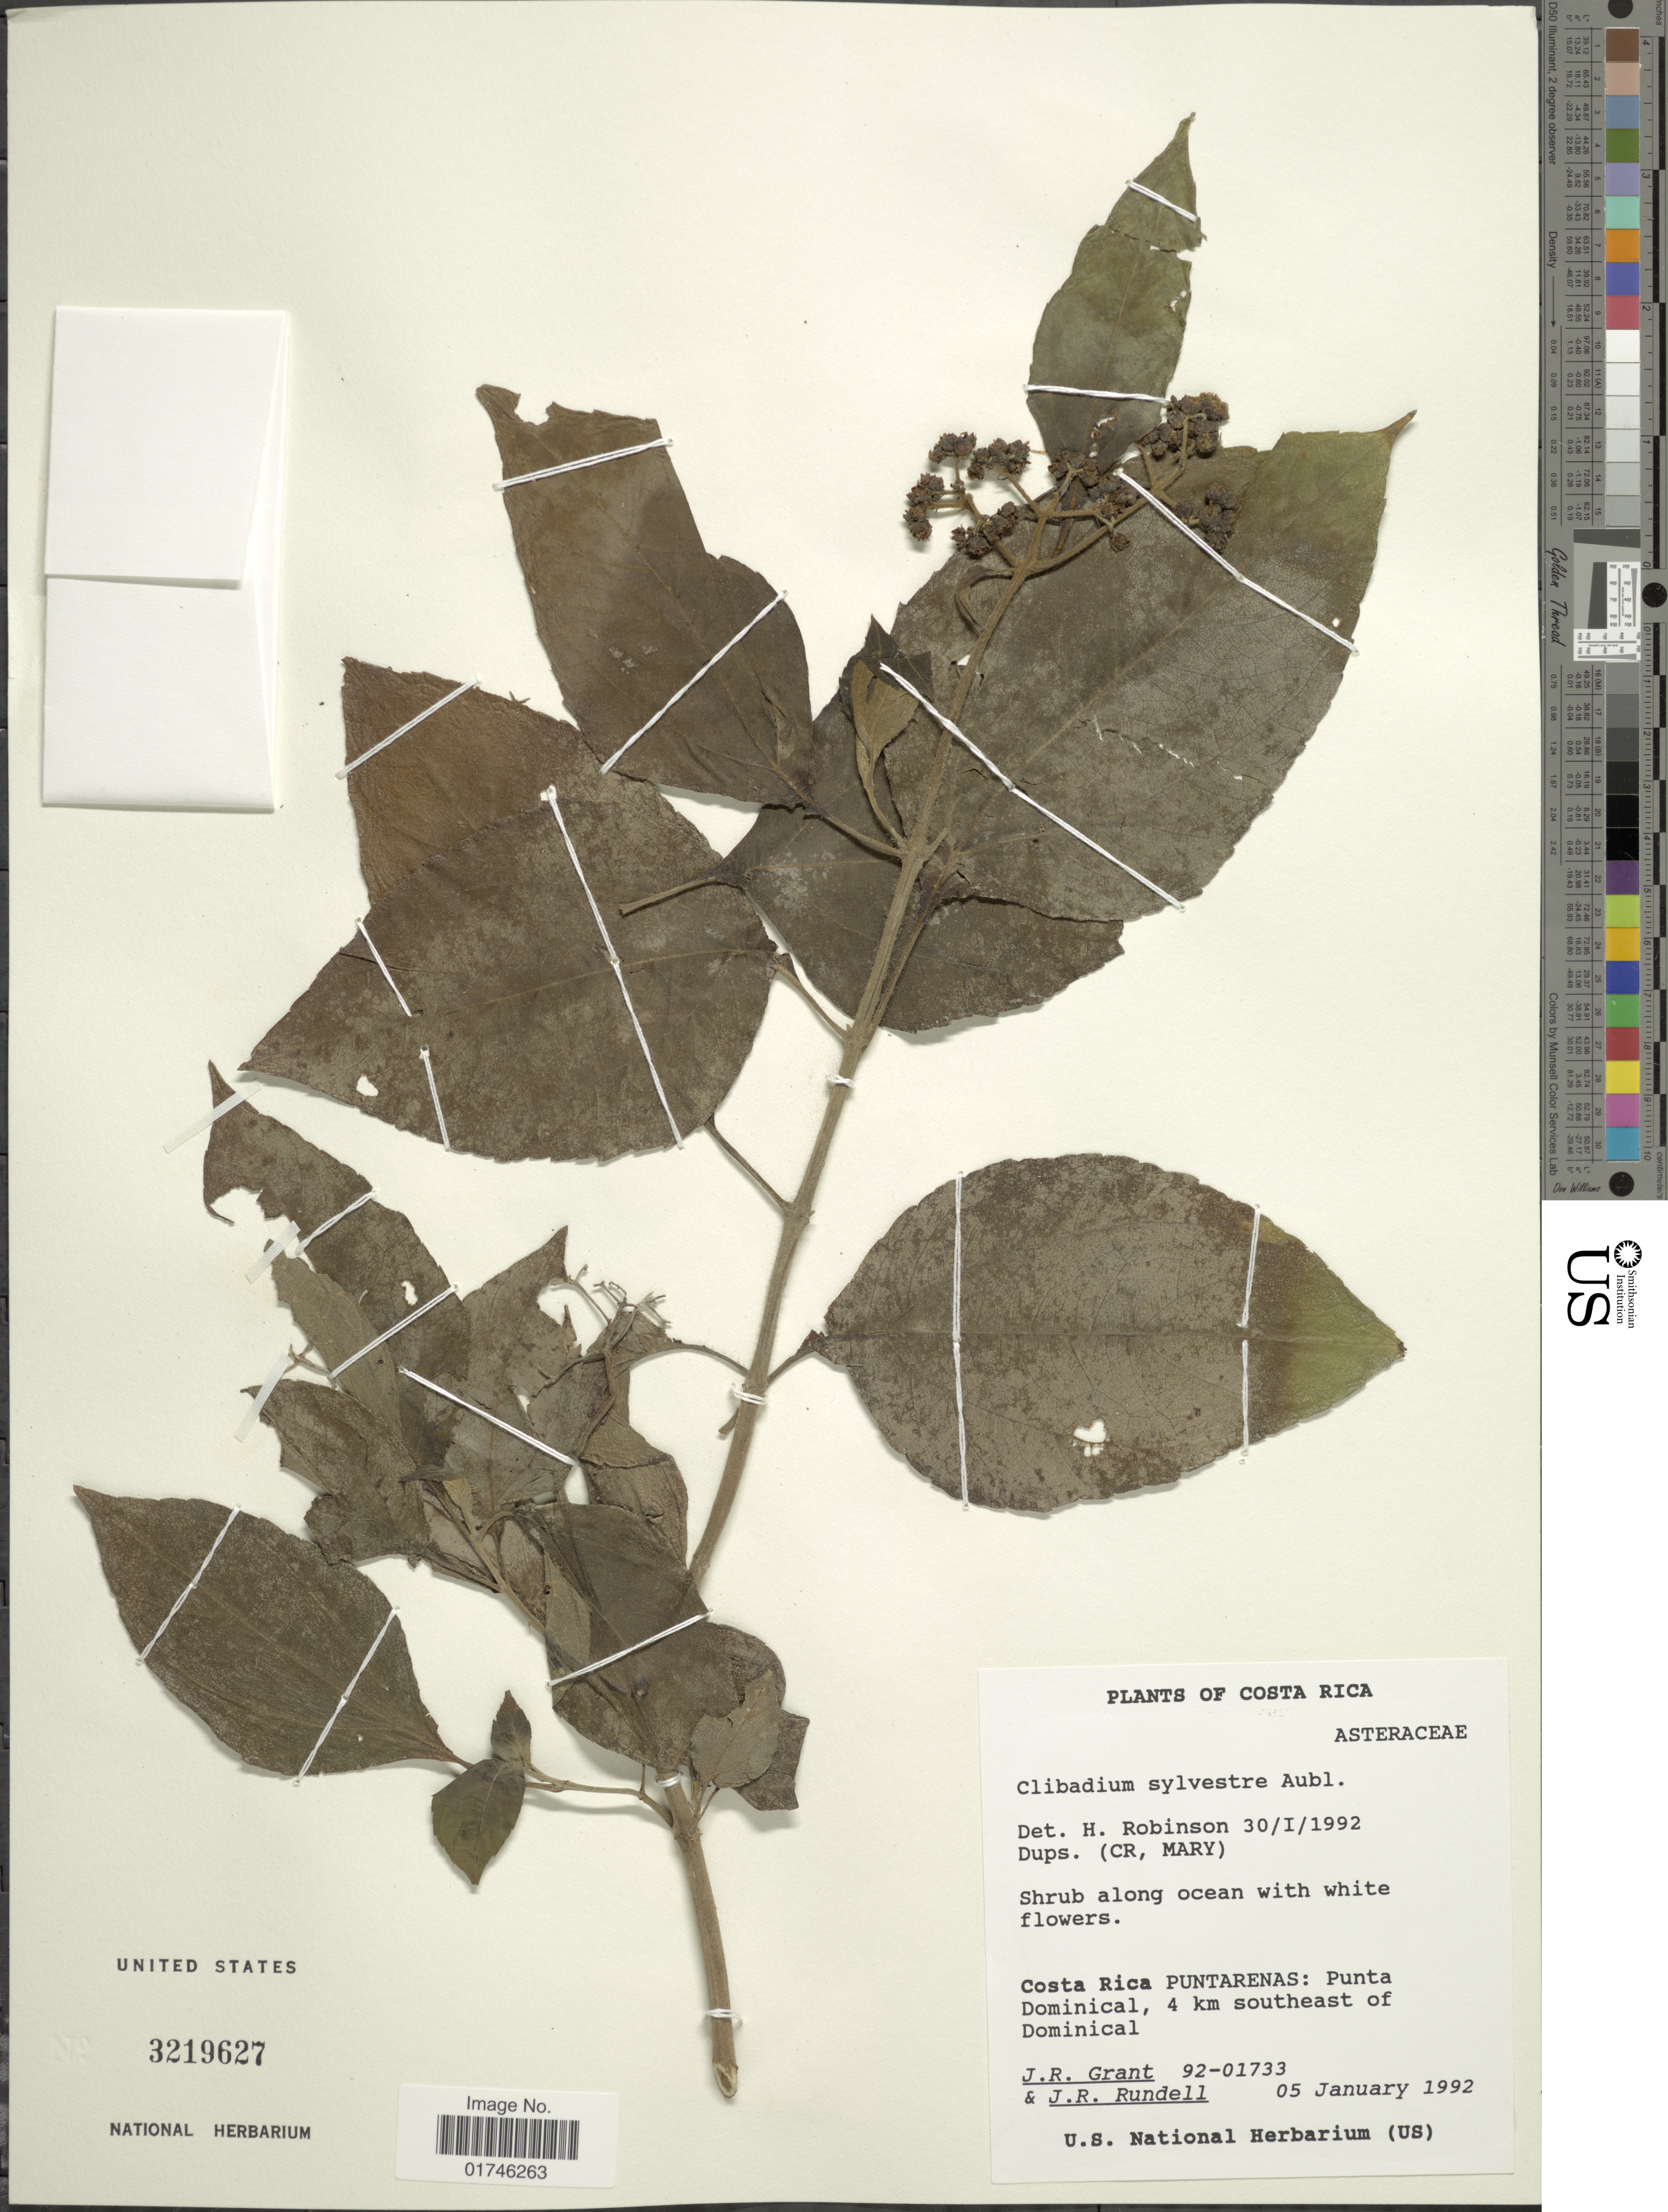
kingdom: Plantae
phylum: Tracheophyta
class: Magnoliopsida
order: Asterales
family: Asteraceae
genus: Clibadium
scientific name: Clibadium sylvestre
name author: (Aubl.) Baill.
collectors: J. Grant & J. R. Rundell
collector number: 92-01733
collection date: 1992-01-05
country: Costa Rica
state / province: Puntarenas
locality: Costa Rica. Puntarenas: Punta Dominical, 4 km southeast of Dominical . .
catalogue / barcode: US 3219627